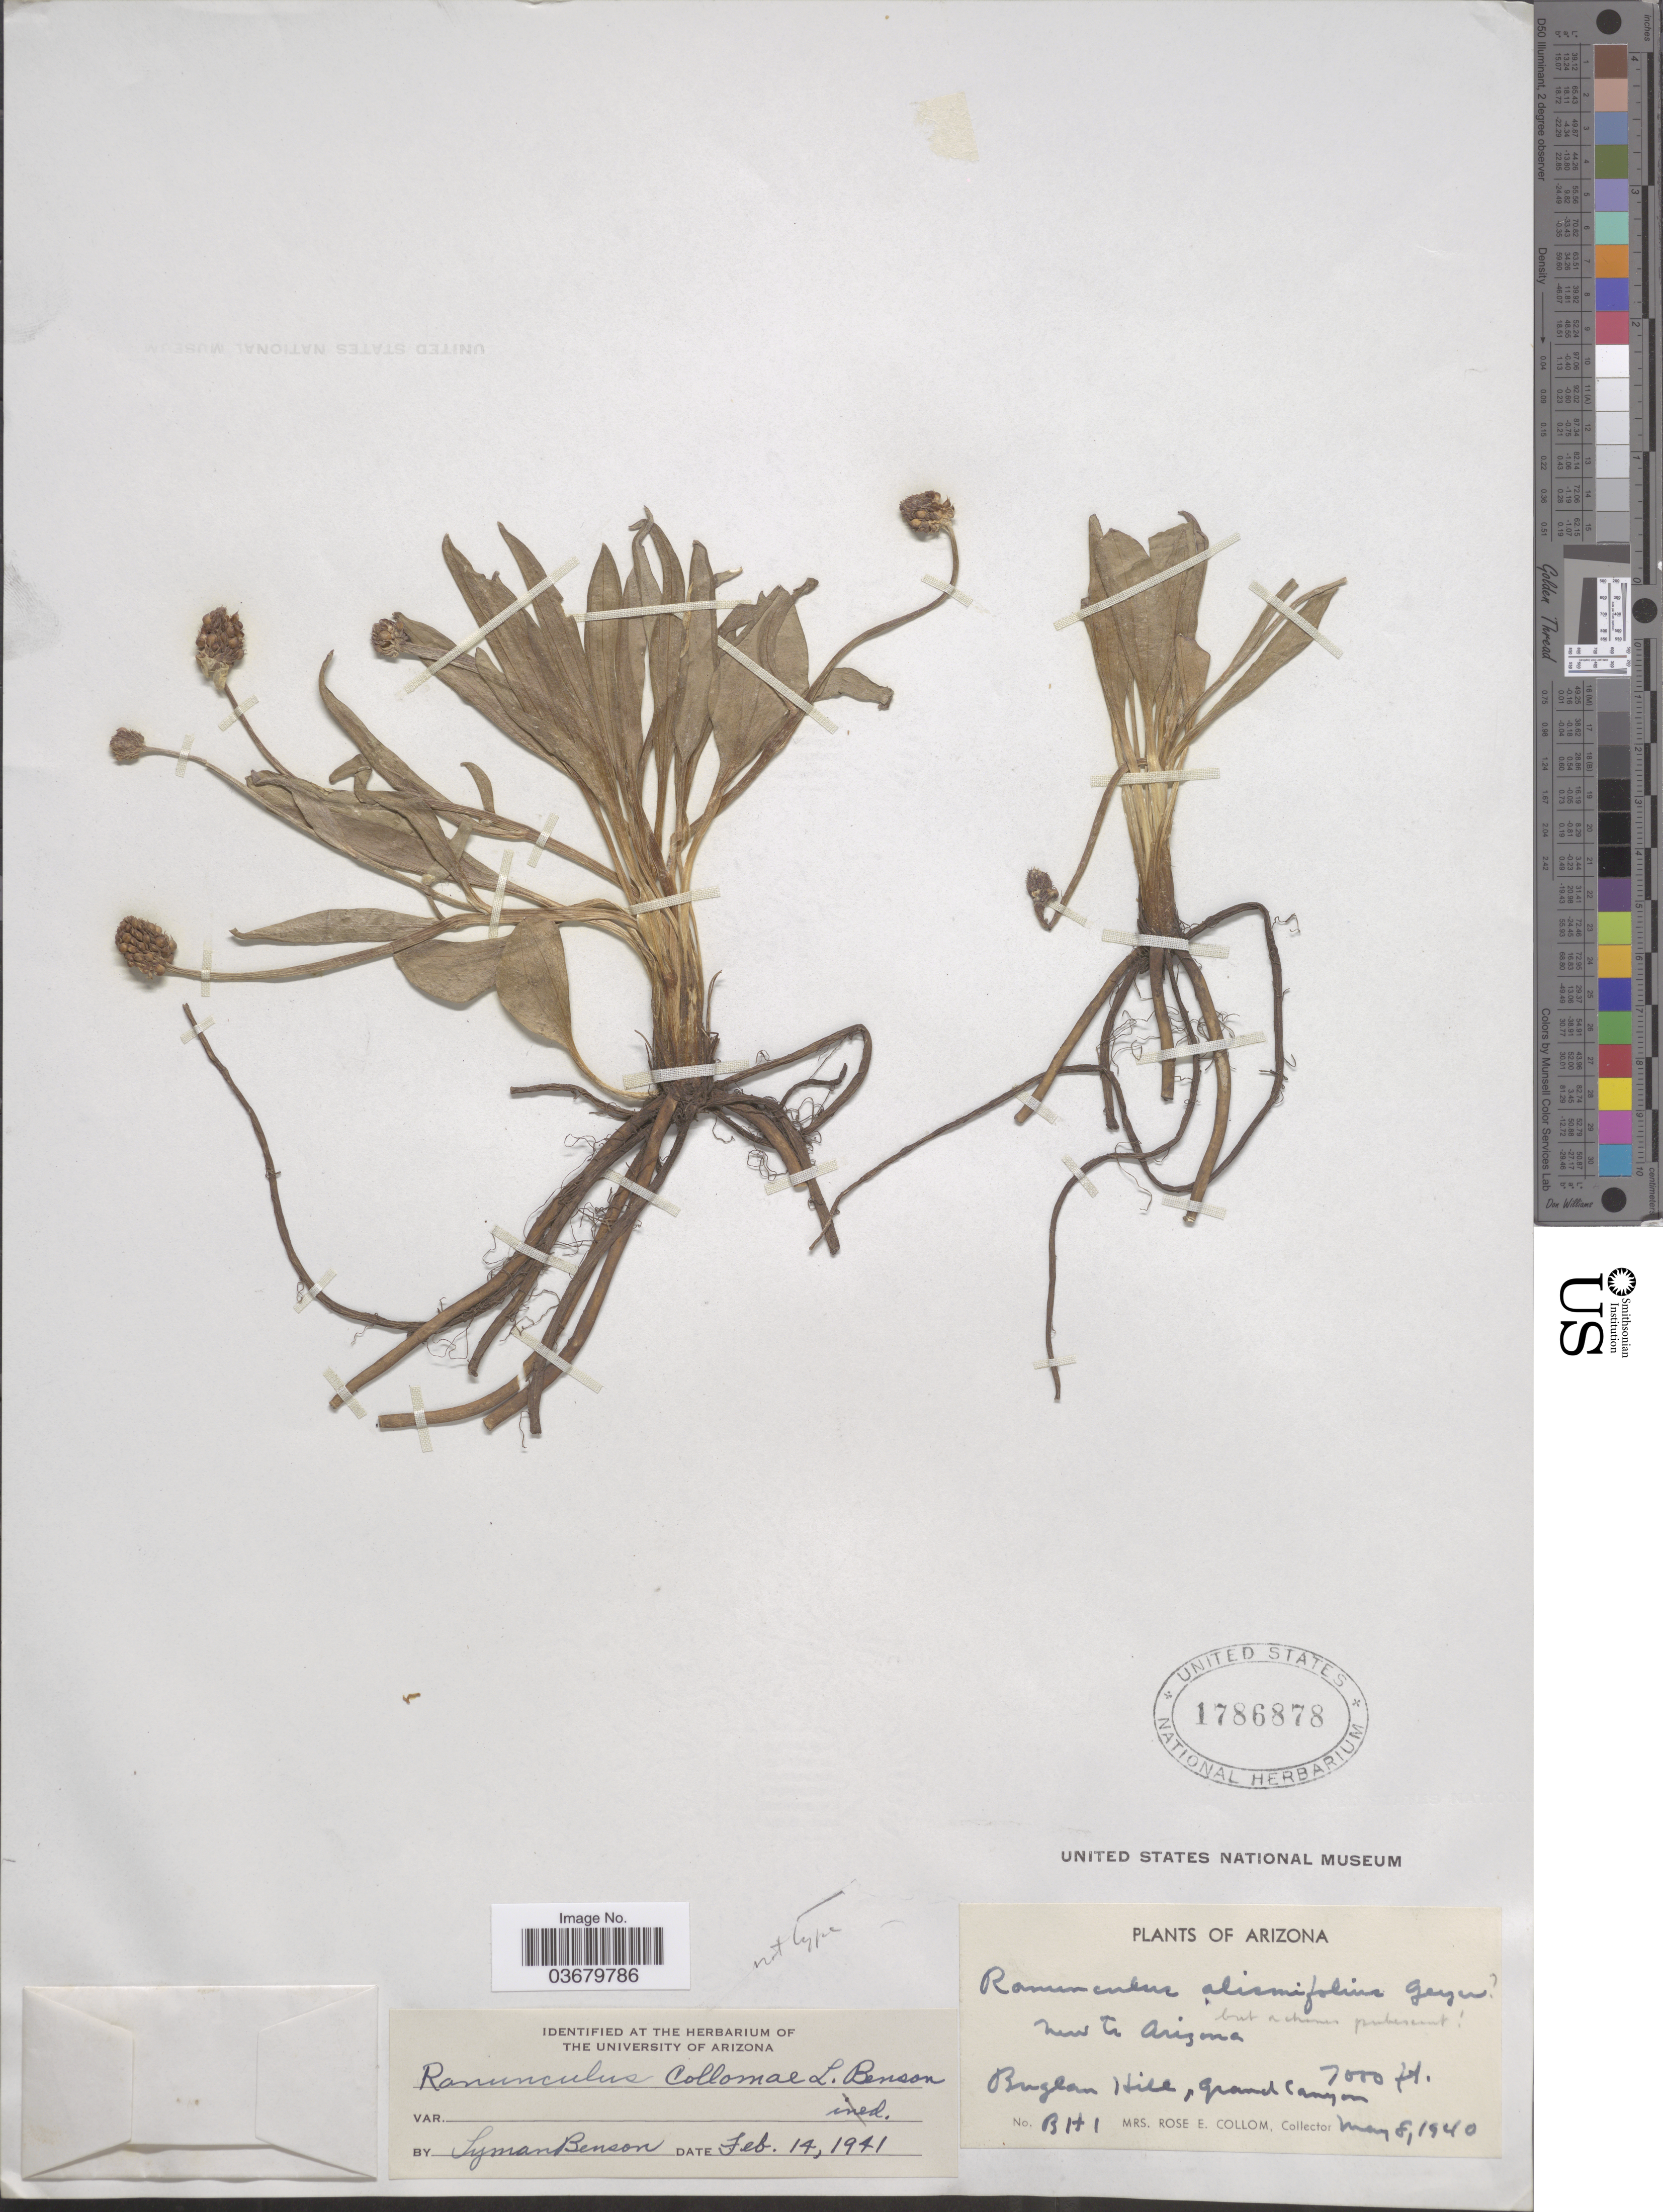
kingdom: Plantae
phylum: Tracheophyta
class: Magnoliopsida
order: Ranunculales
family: Ranunculaceae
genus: Ranunculus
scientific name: Ranunculus alismifolius var. alismellus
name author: A. Gray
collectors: R. E. Collom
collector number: B141*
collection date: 1940-05-08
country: United States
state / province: Arizona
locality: Buglan Hill, Grand Canyon.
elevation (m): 2134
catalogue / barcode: US 1786878